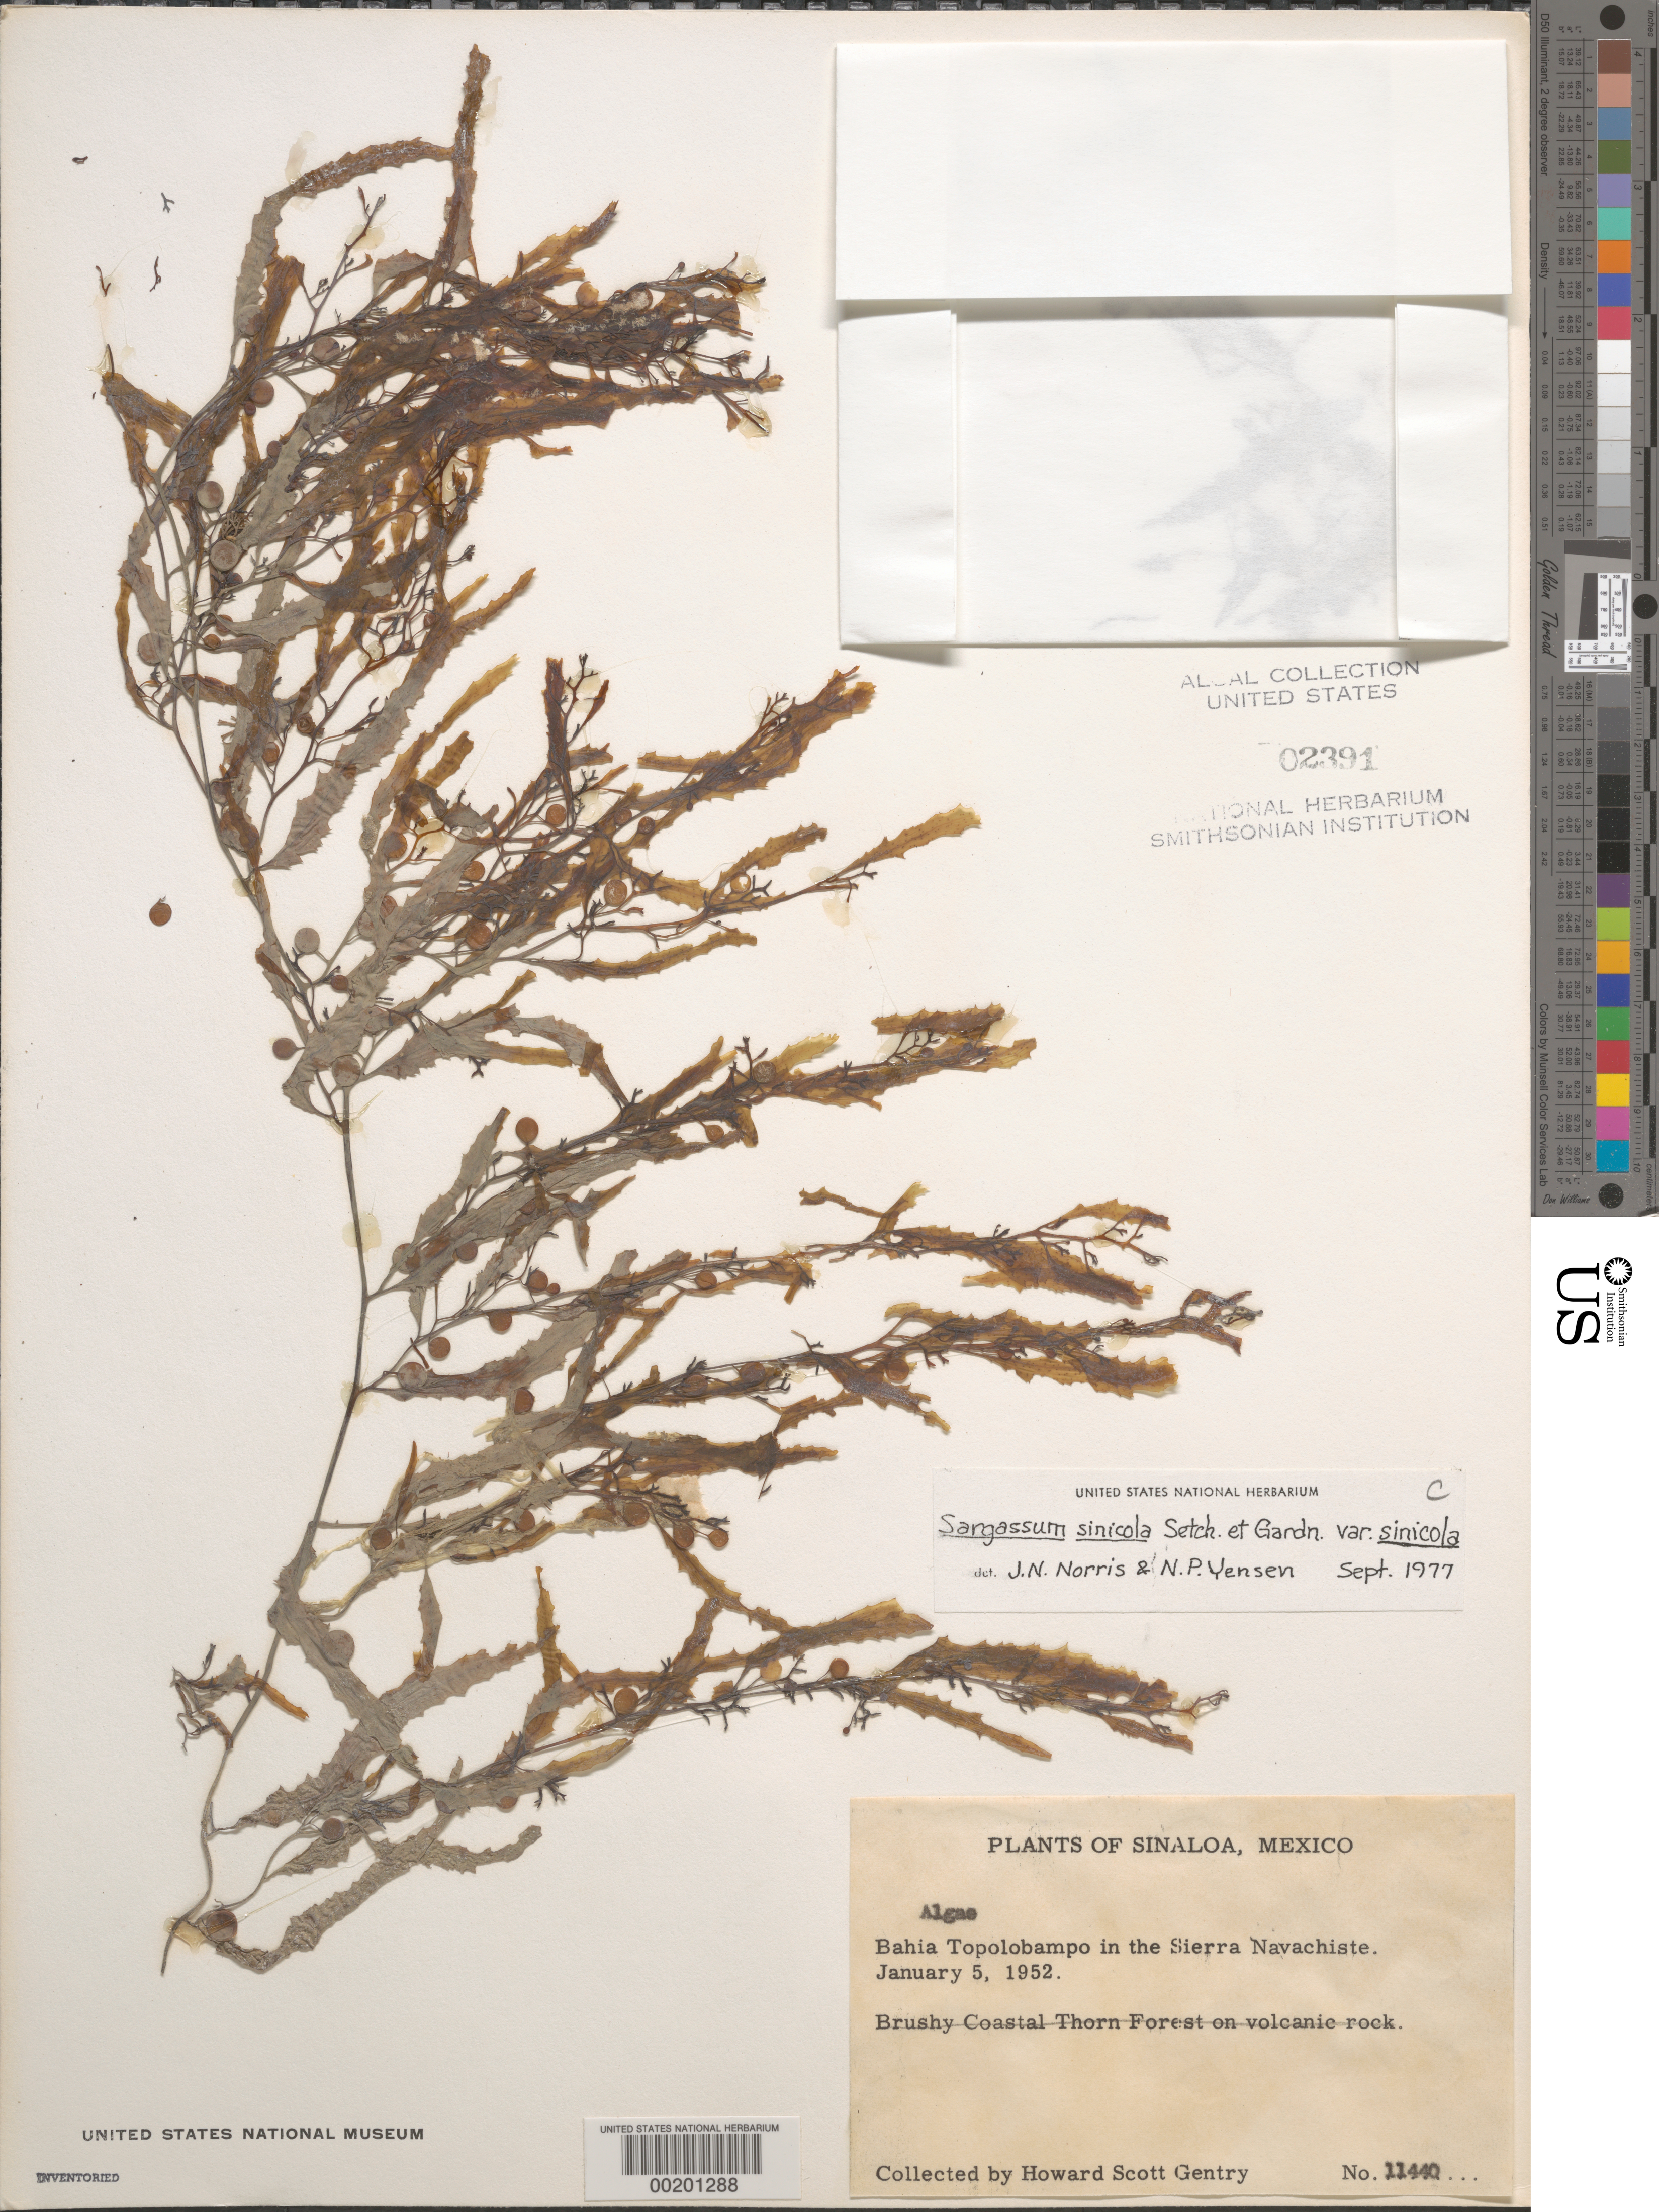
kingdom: Chromista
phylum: Ochrophyta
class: Phaeophyceae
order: Fucales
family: Sargassaceae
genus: Sargassum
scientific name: Sargassum sinicola var. sinicola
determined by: Norris, J. N.; Yensen, N. P.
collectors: H. S. Gentry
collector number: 11440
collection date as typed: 05 Jan 1952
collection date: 1952-01-05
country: Mexico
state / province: Sinaloa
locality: Bahia Topolobampo, Sierra Navachiste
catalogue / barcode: US 2391